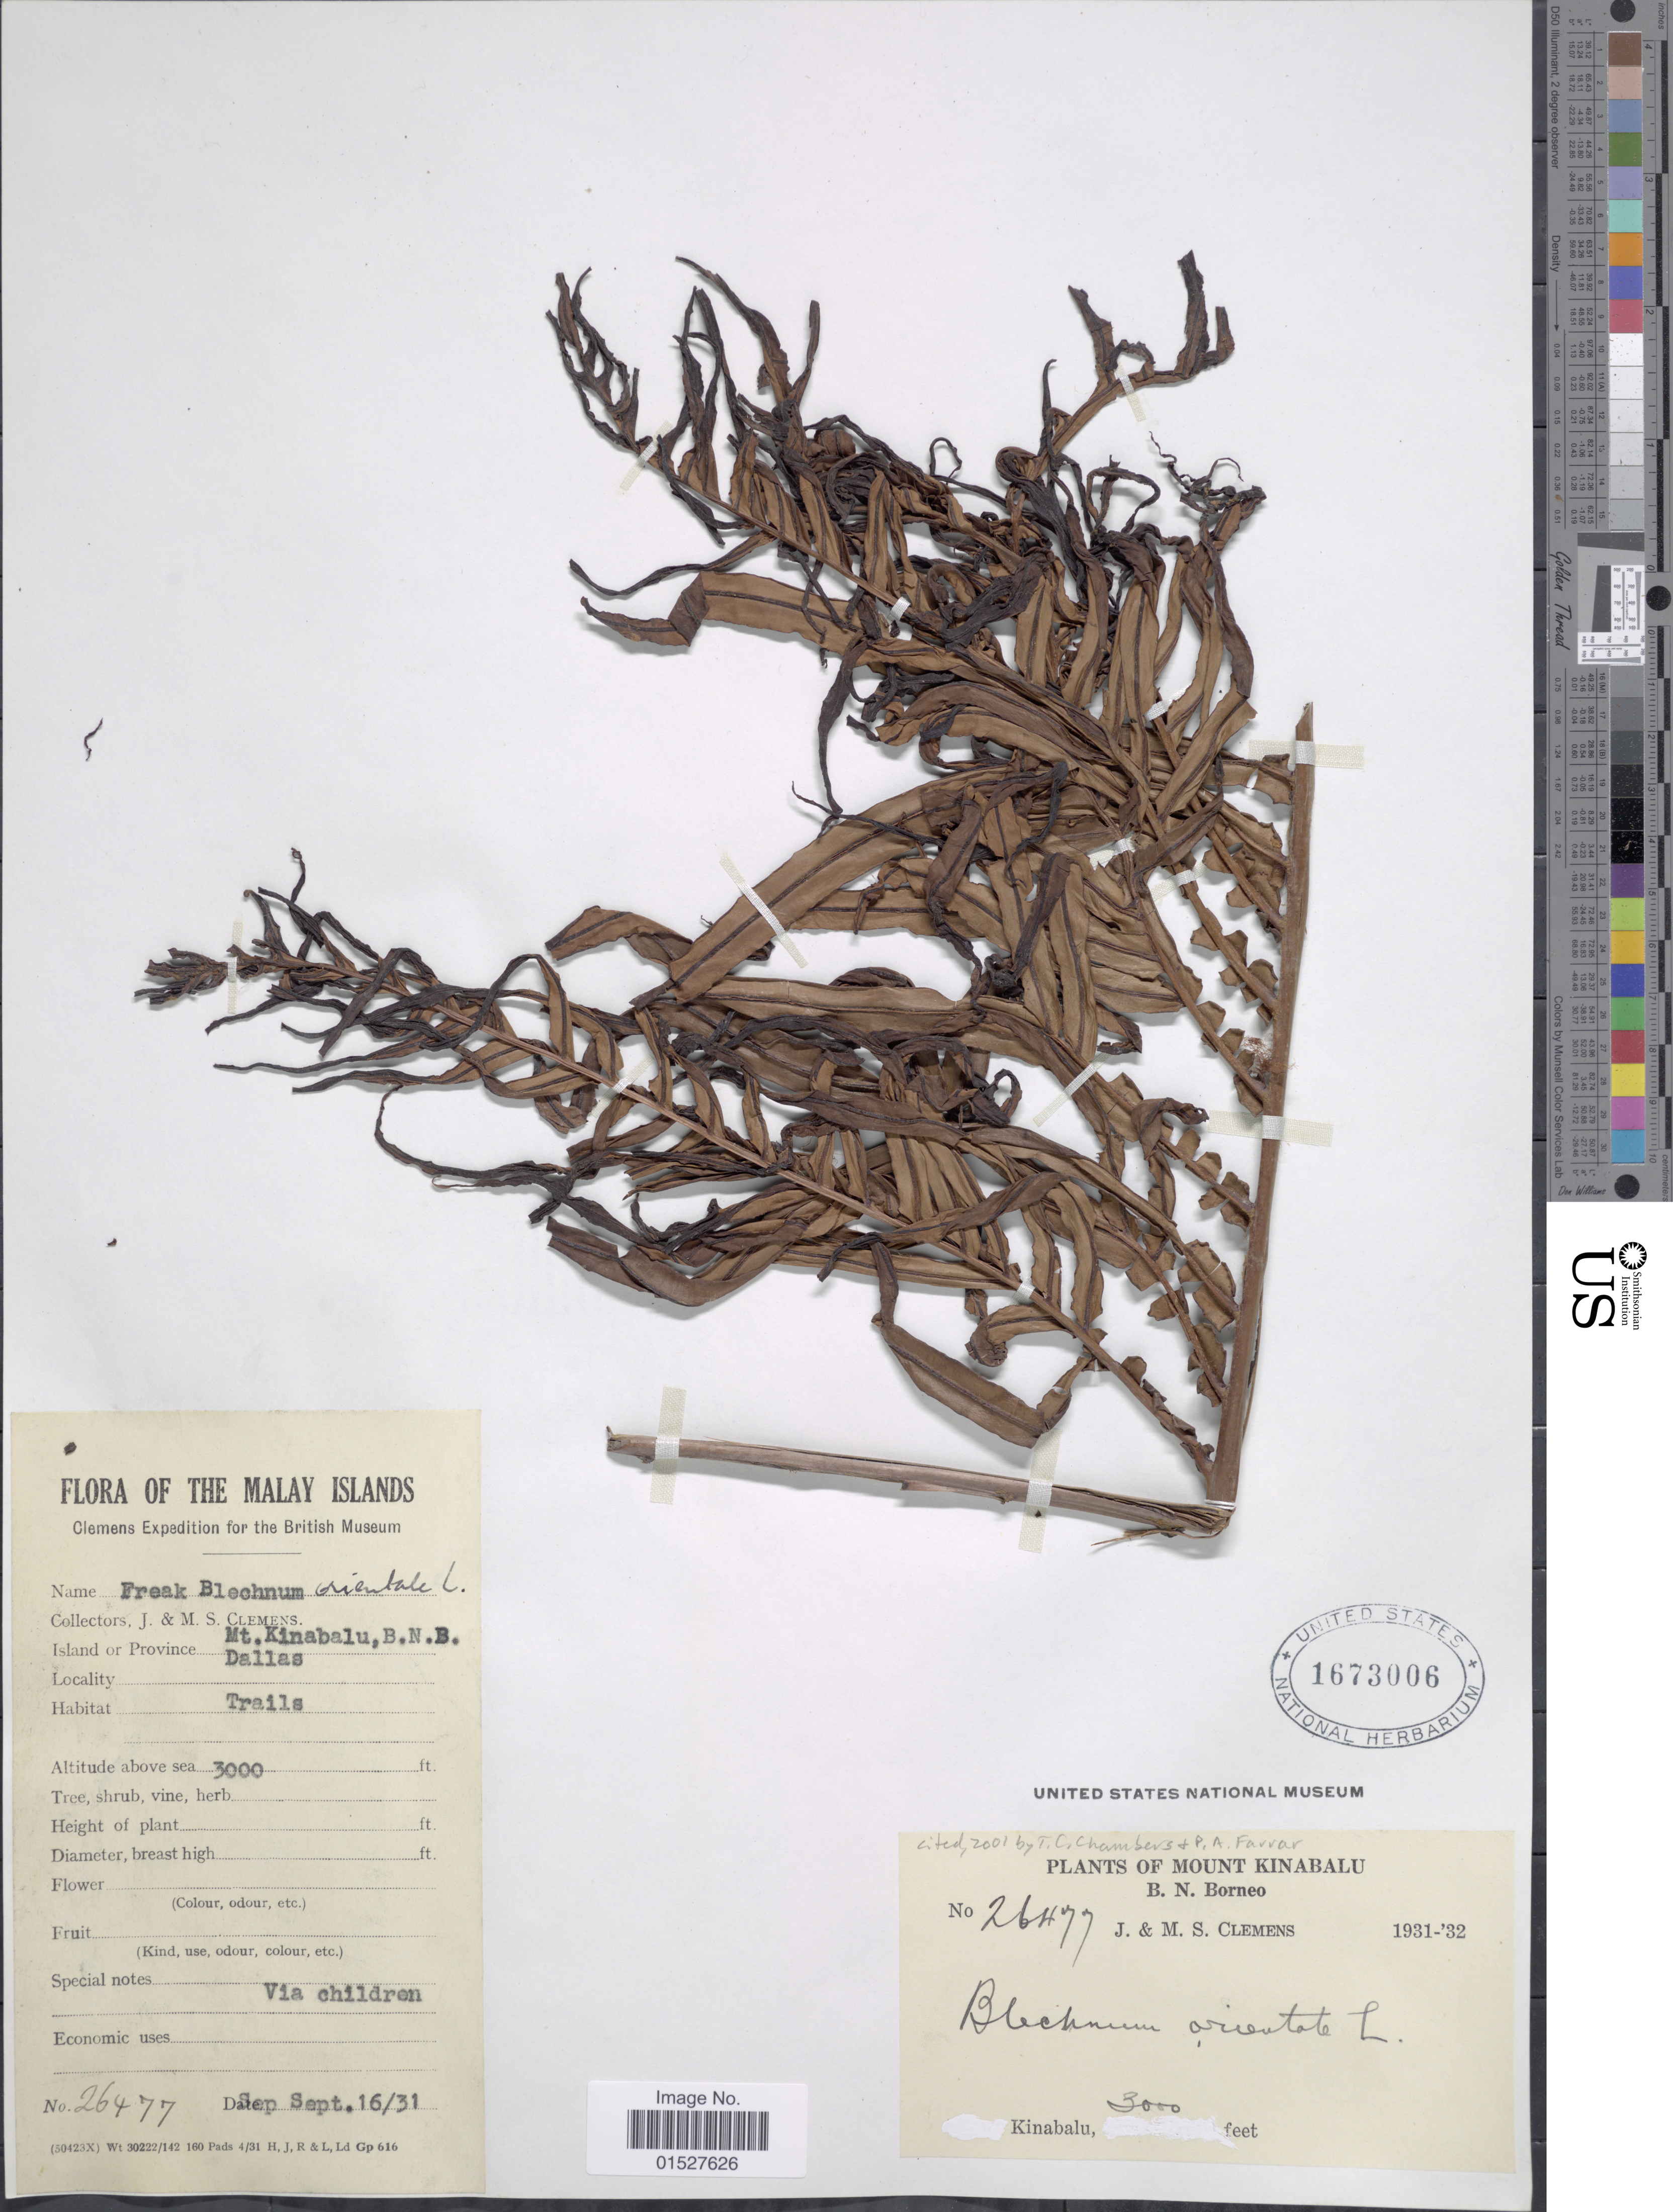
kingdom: Plantae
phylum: Tracheophyta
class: Polypodiopsida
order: Polypodiales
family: Blechnaceae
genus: Blechnum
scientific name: Blechnum orientale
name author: L.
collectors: J. Clemens & M. S. Clemens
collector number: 26477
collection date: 1931-09-16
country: Malaysia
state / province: Sabah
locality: Island or Province Mt. Kinabalu, B.N.B. The Malay Islands. Kinabalu. Dallas.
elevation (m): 914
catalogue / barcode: US 1673006